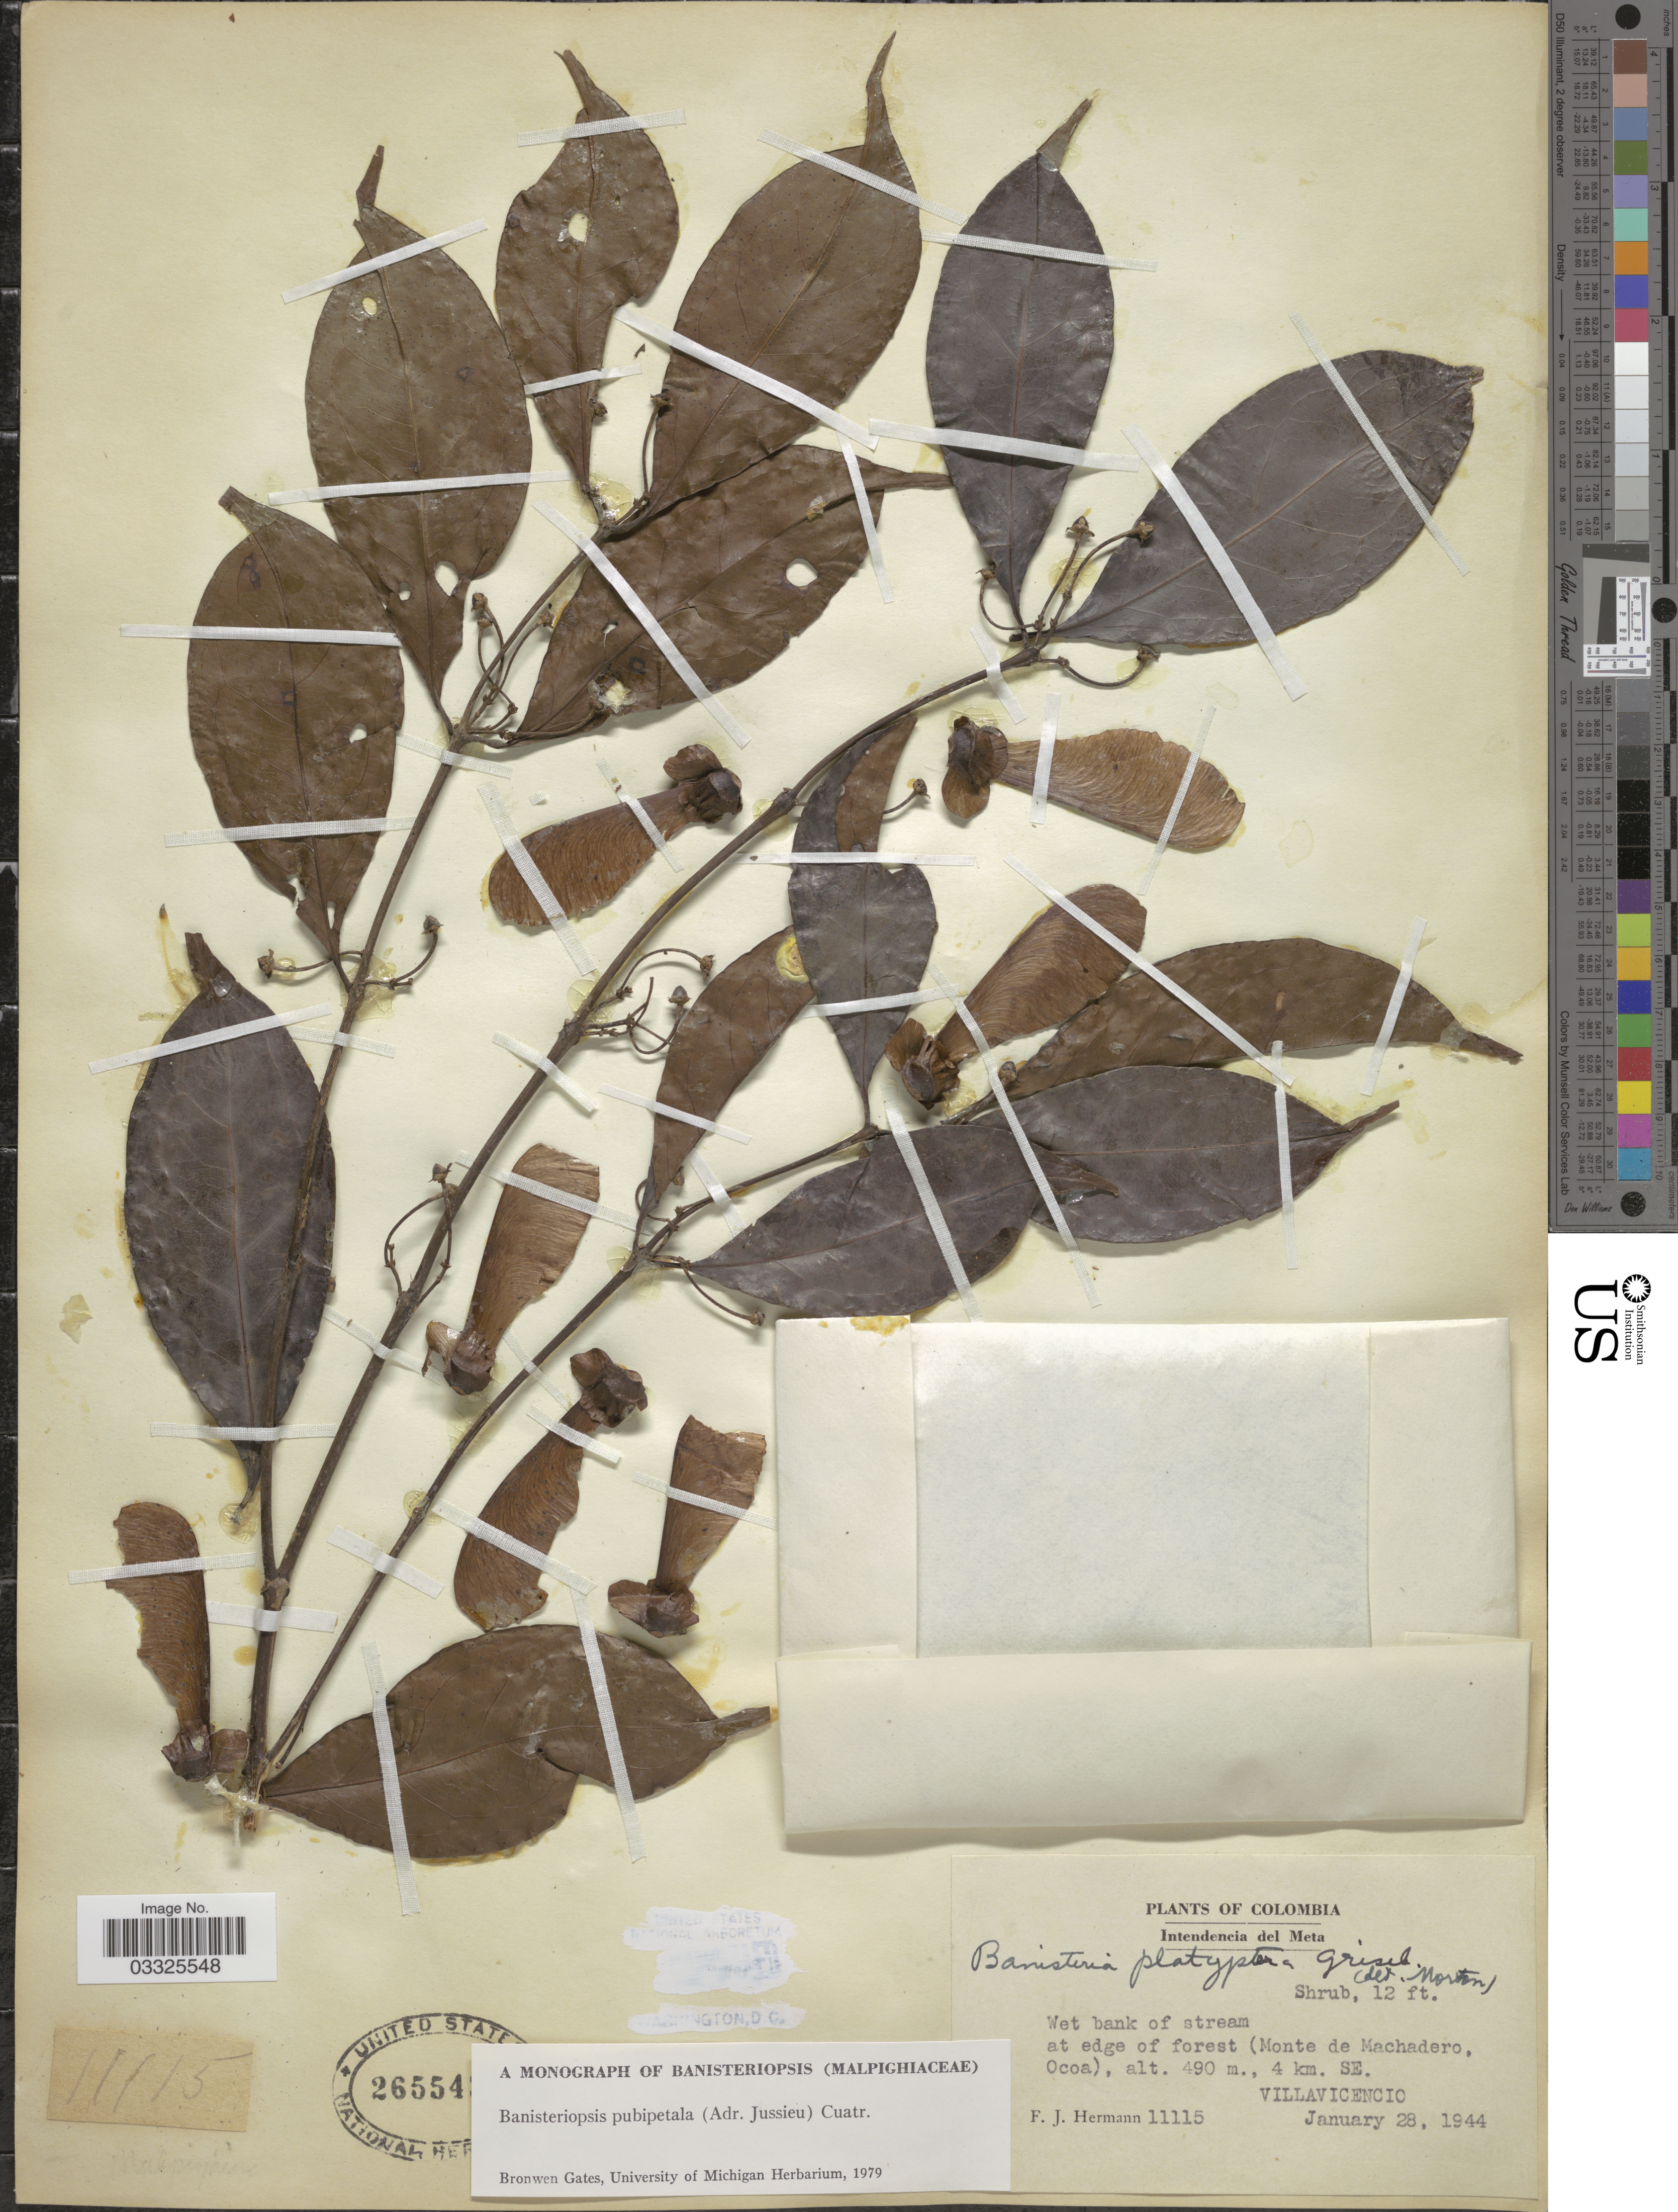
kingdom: Plantae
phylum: Tracheophyta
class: Magnoliopsida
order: Malpighiales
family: Malpighiaceae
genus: Banisteriopsis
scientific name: Banisteriopsis pubipetala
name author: (A. Juss.) Cuatrec.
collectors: F. J. Hermann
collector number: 11115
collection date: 1944-01-28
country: Colombia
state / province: Meta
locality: Intendencia del Meta. (Monte de Machadero, Ocoa), 4 km. SE. Villavicencio.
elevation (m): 490